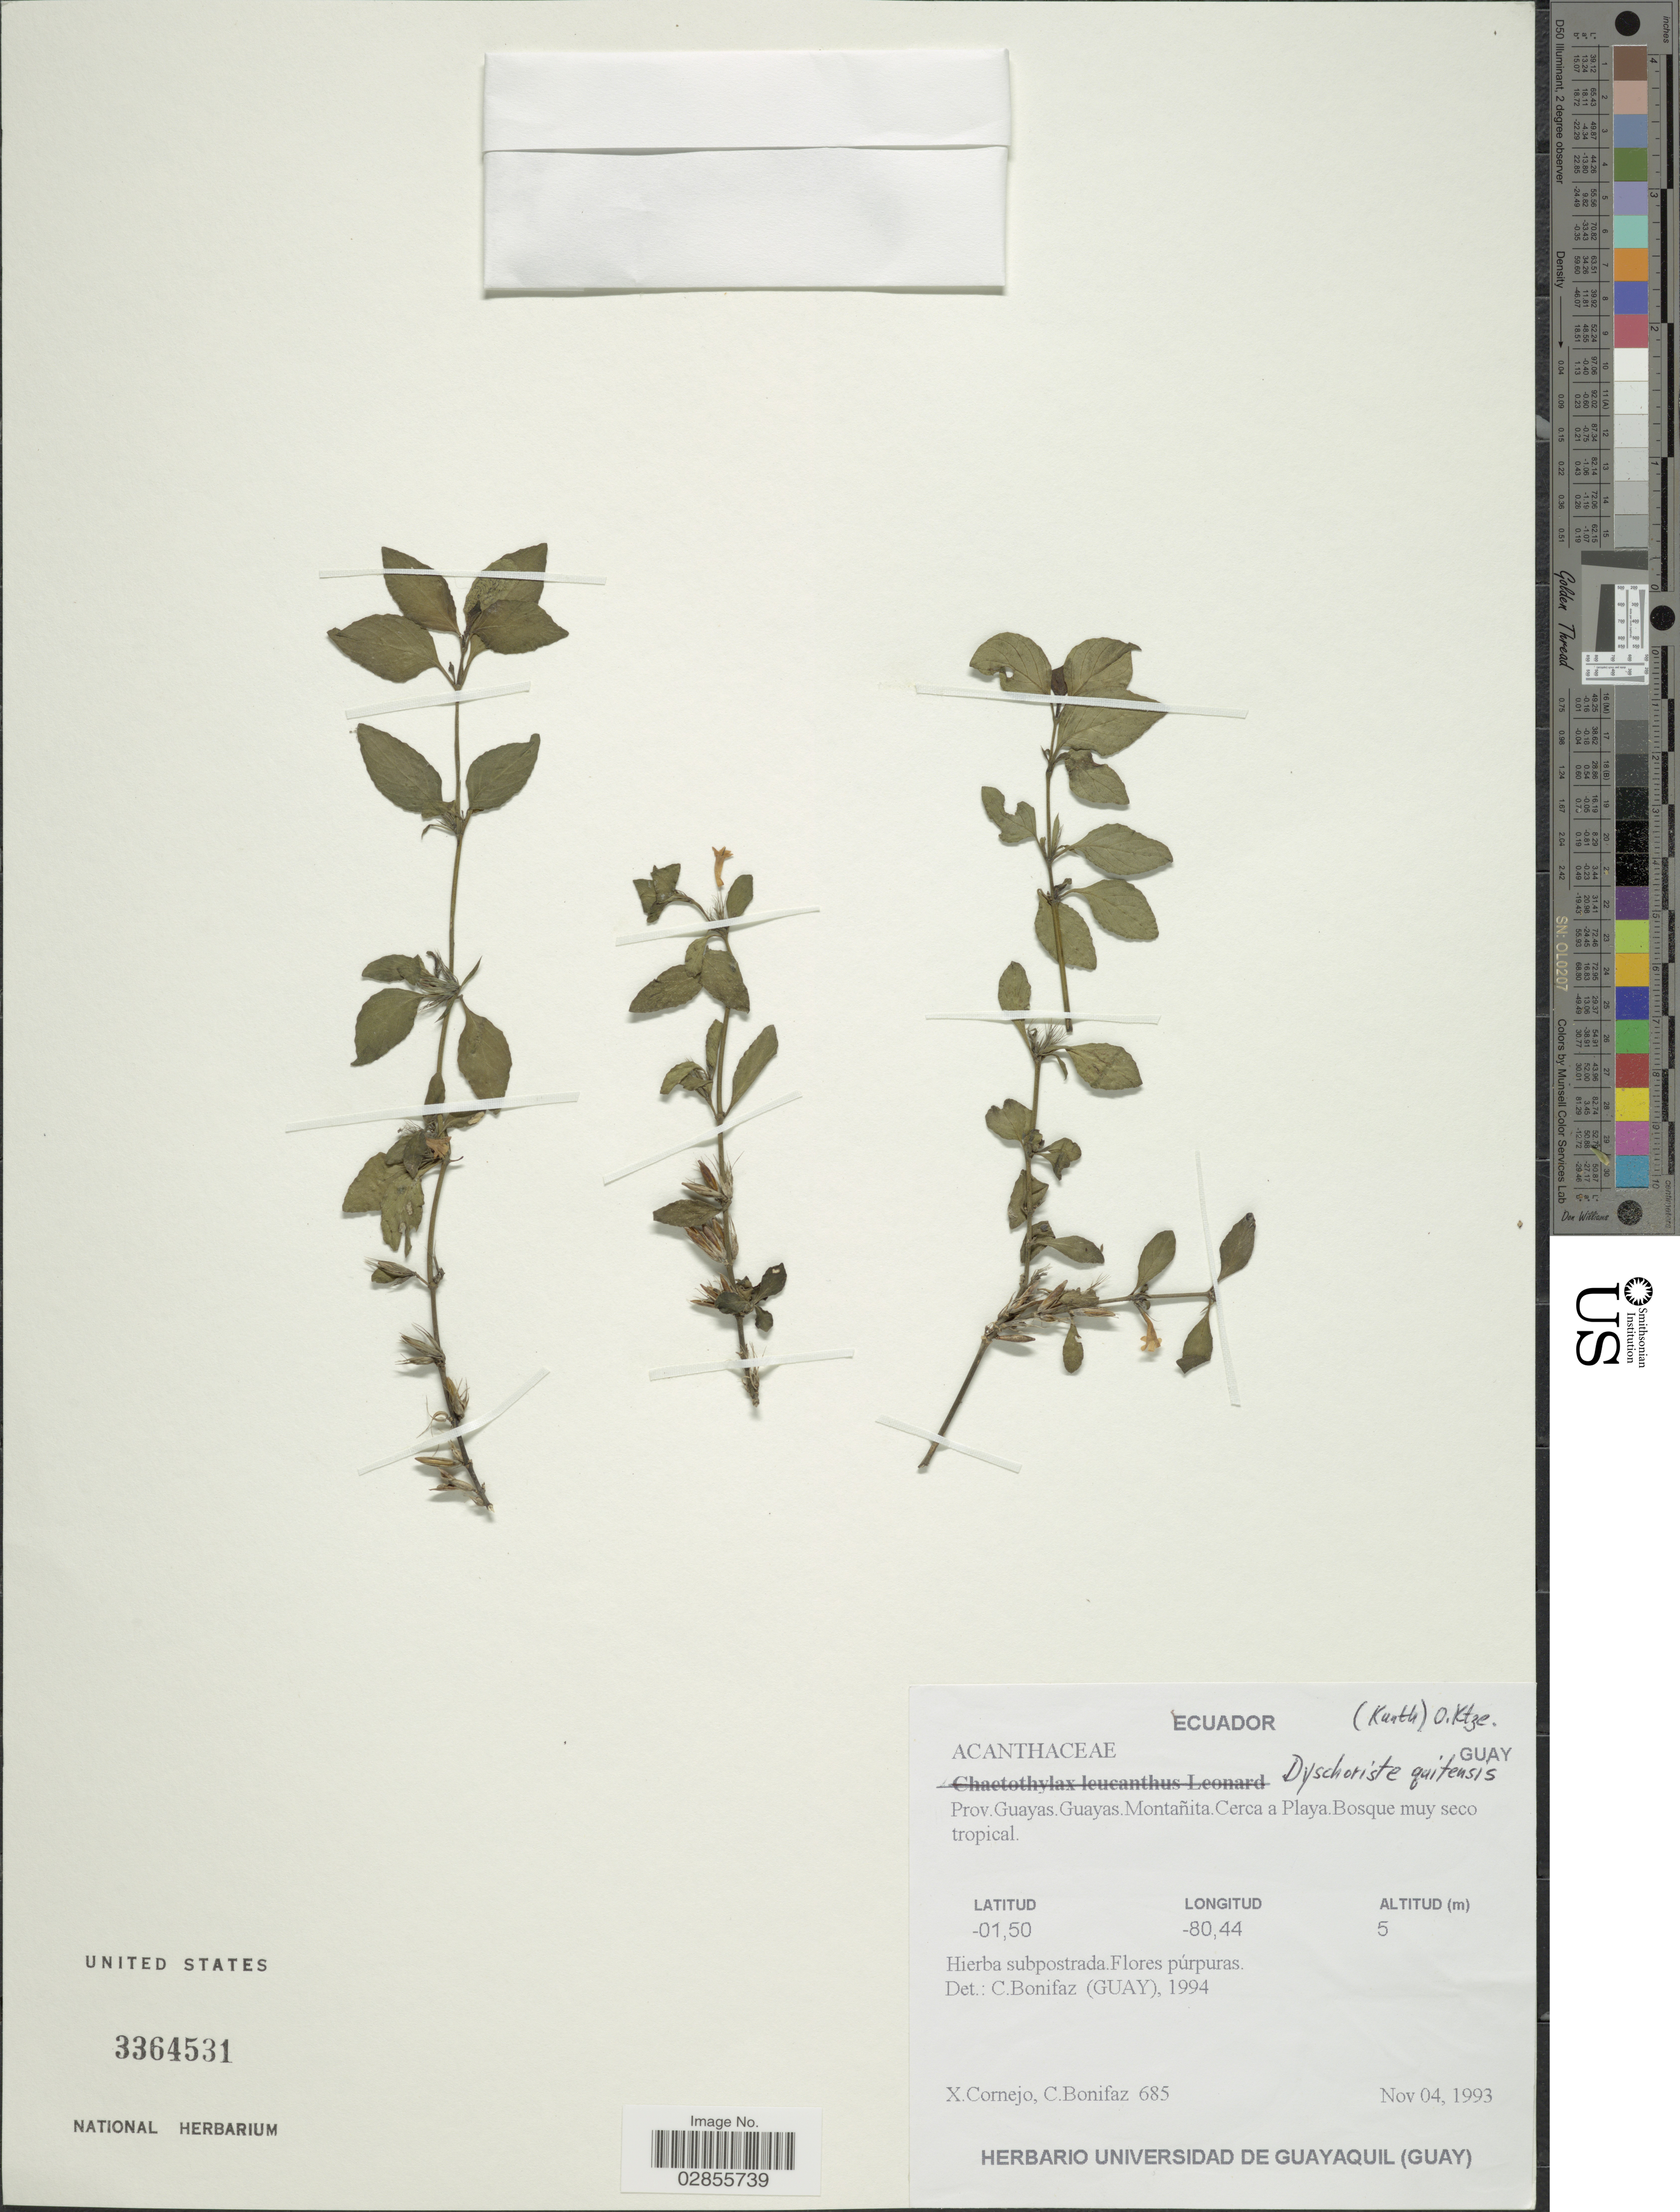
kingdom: Plantae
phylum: Tracheophyta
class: Magnoliopsida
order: Lamiales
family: Acanthaceae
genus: Dyschoriste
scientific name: Dyschoriste quitensis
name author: (Kunth) Kuntze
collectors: X. F. Cornejo & C. Bonifaz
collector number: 685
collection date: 1993-11-04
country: Ecuador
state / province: Guayas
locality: Guayas. Montañita. Cerca a Playa.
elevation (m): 5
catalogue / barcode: US 3364531